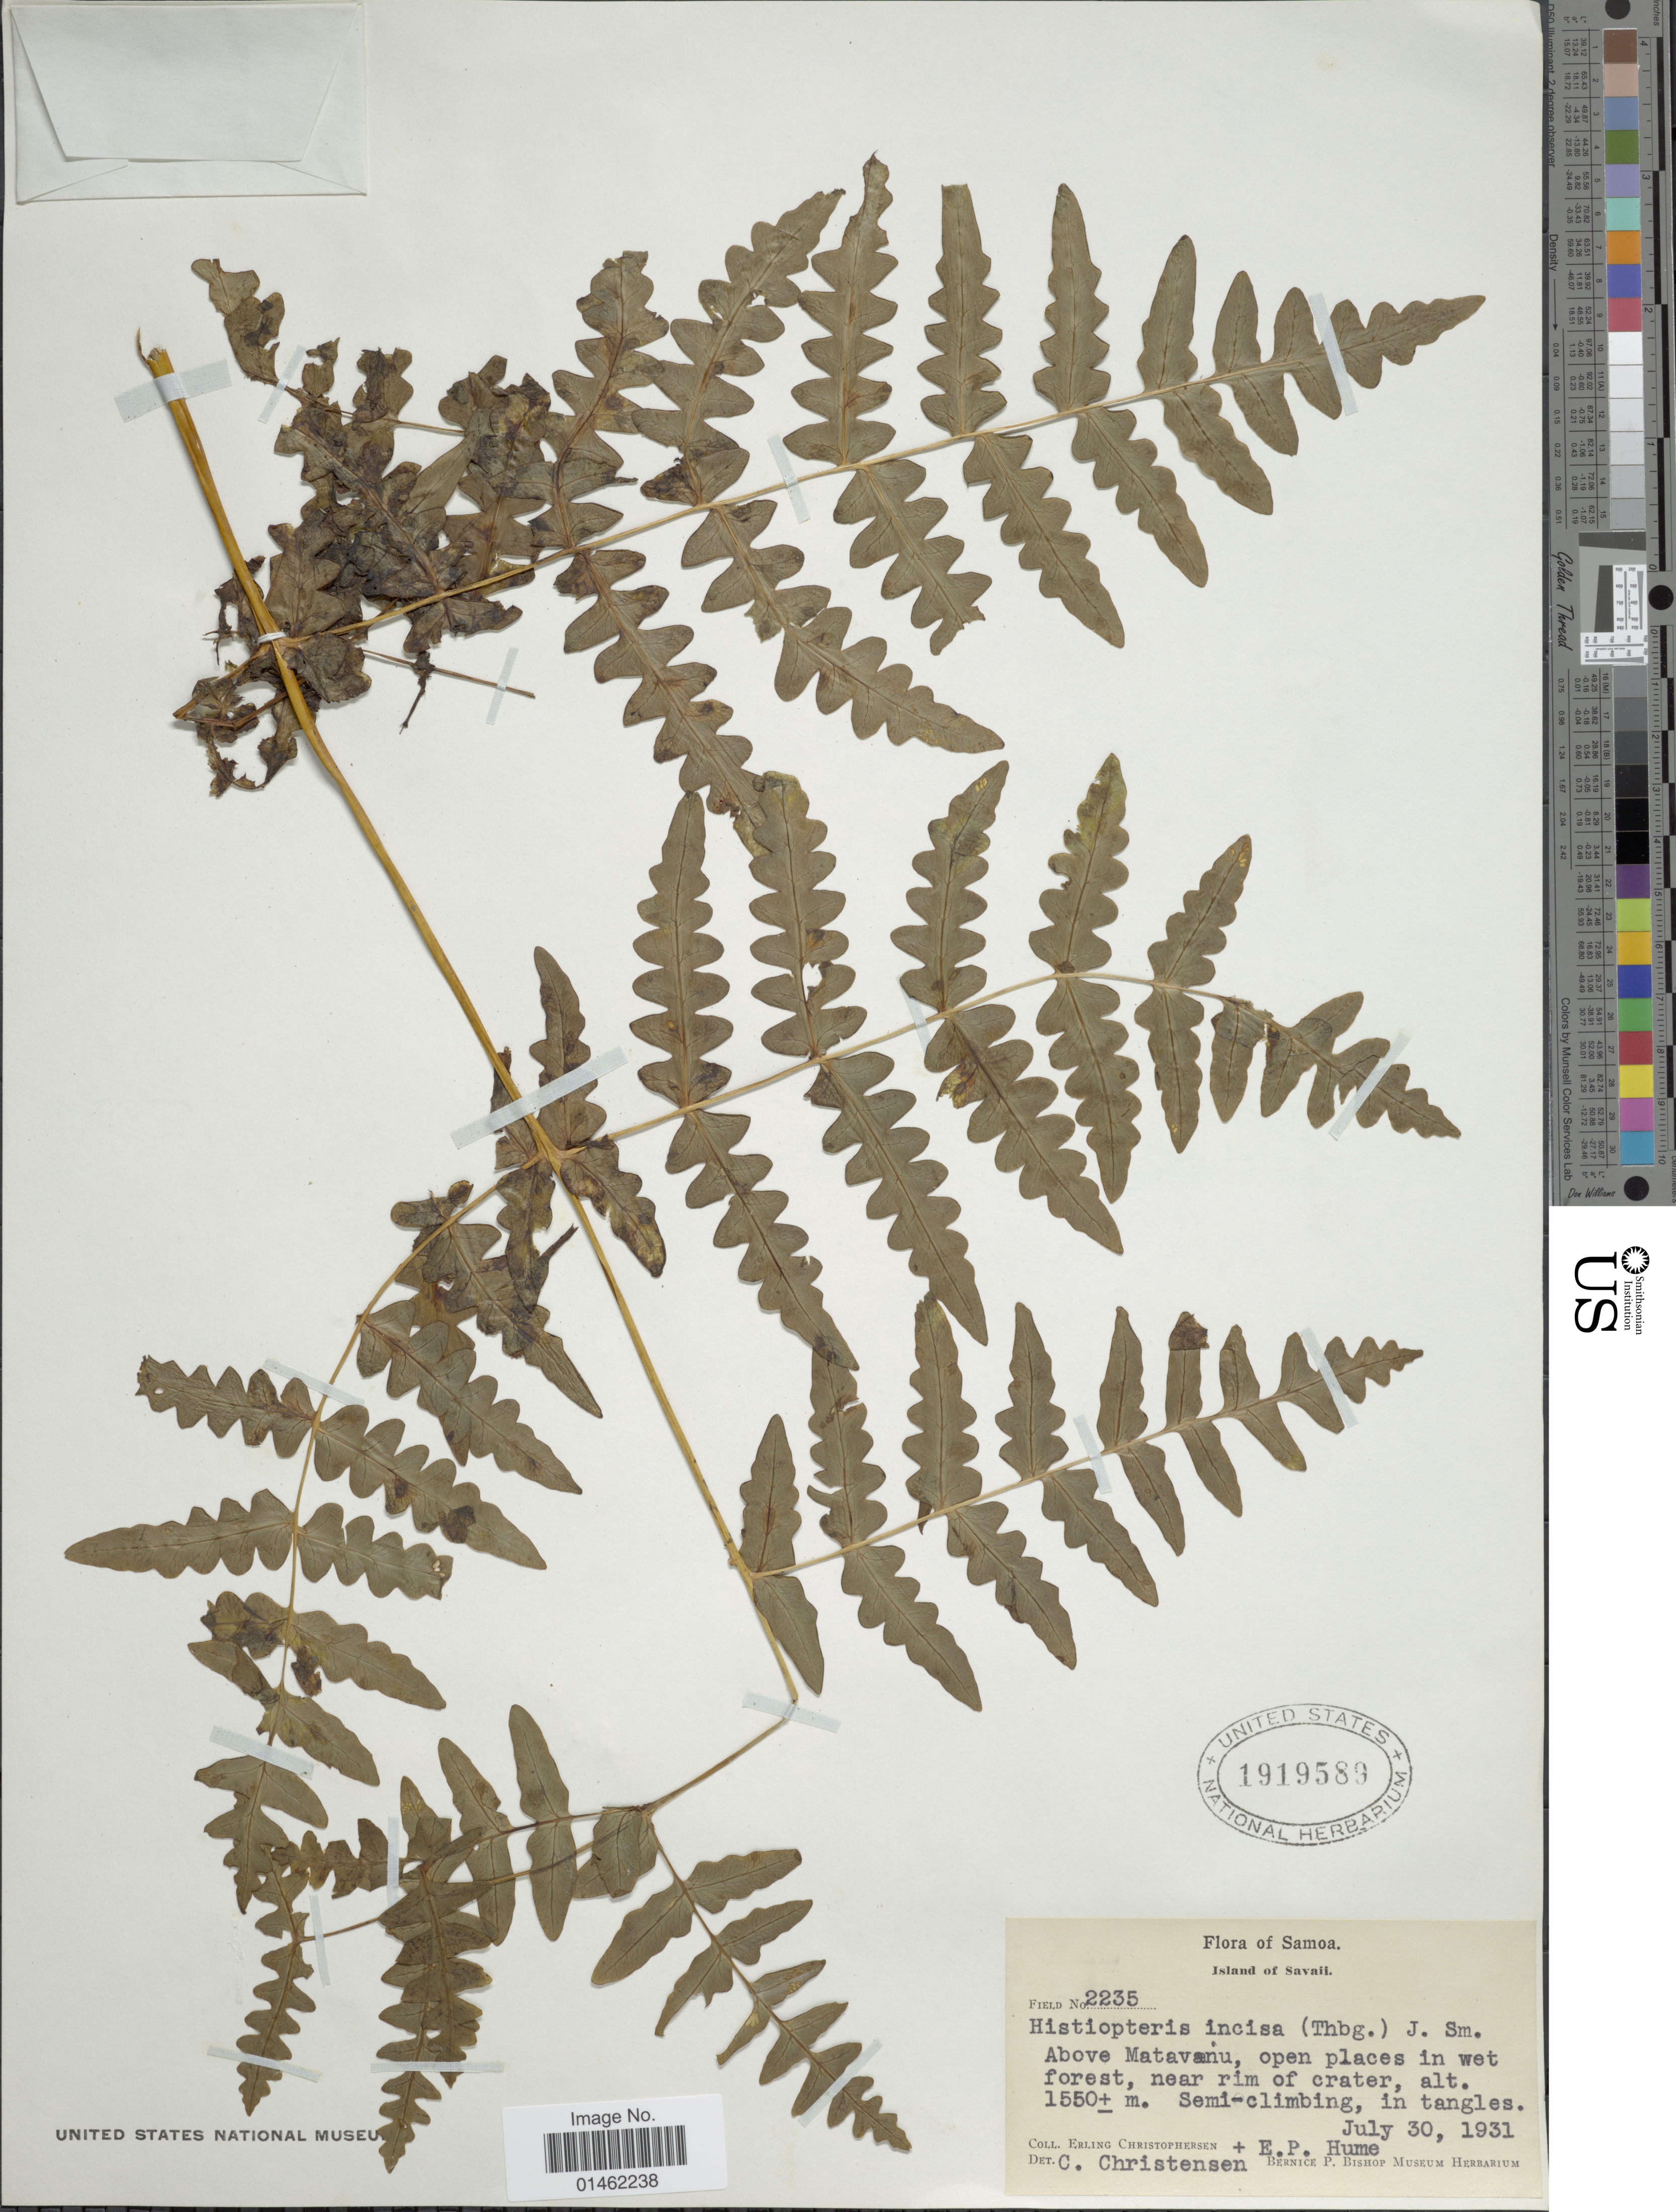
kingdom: Plantae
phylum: Tracheophyta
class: Polypodiopsida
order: Polypodiales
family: Dennstaedtiaceae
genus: Histiopteris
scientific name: Histiopteris incisa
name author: (Thunb.) J. Sm.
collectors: E. Christophersen & E. P. Hume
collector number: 2235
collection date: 1931-07-30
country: Samoa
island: Savai'i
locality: Samoa, Island of Savaii, Above Matavanu, open places in wet forest, near rim of crater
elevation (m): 1550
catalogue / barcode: US 1919589